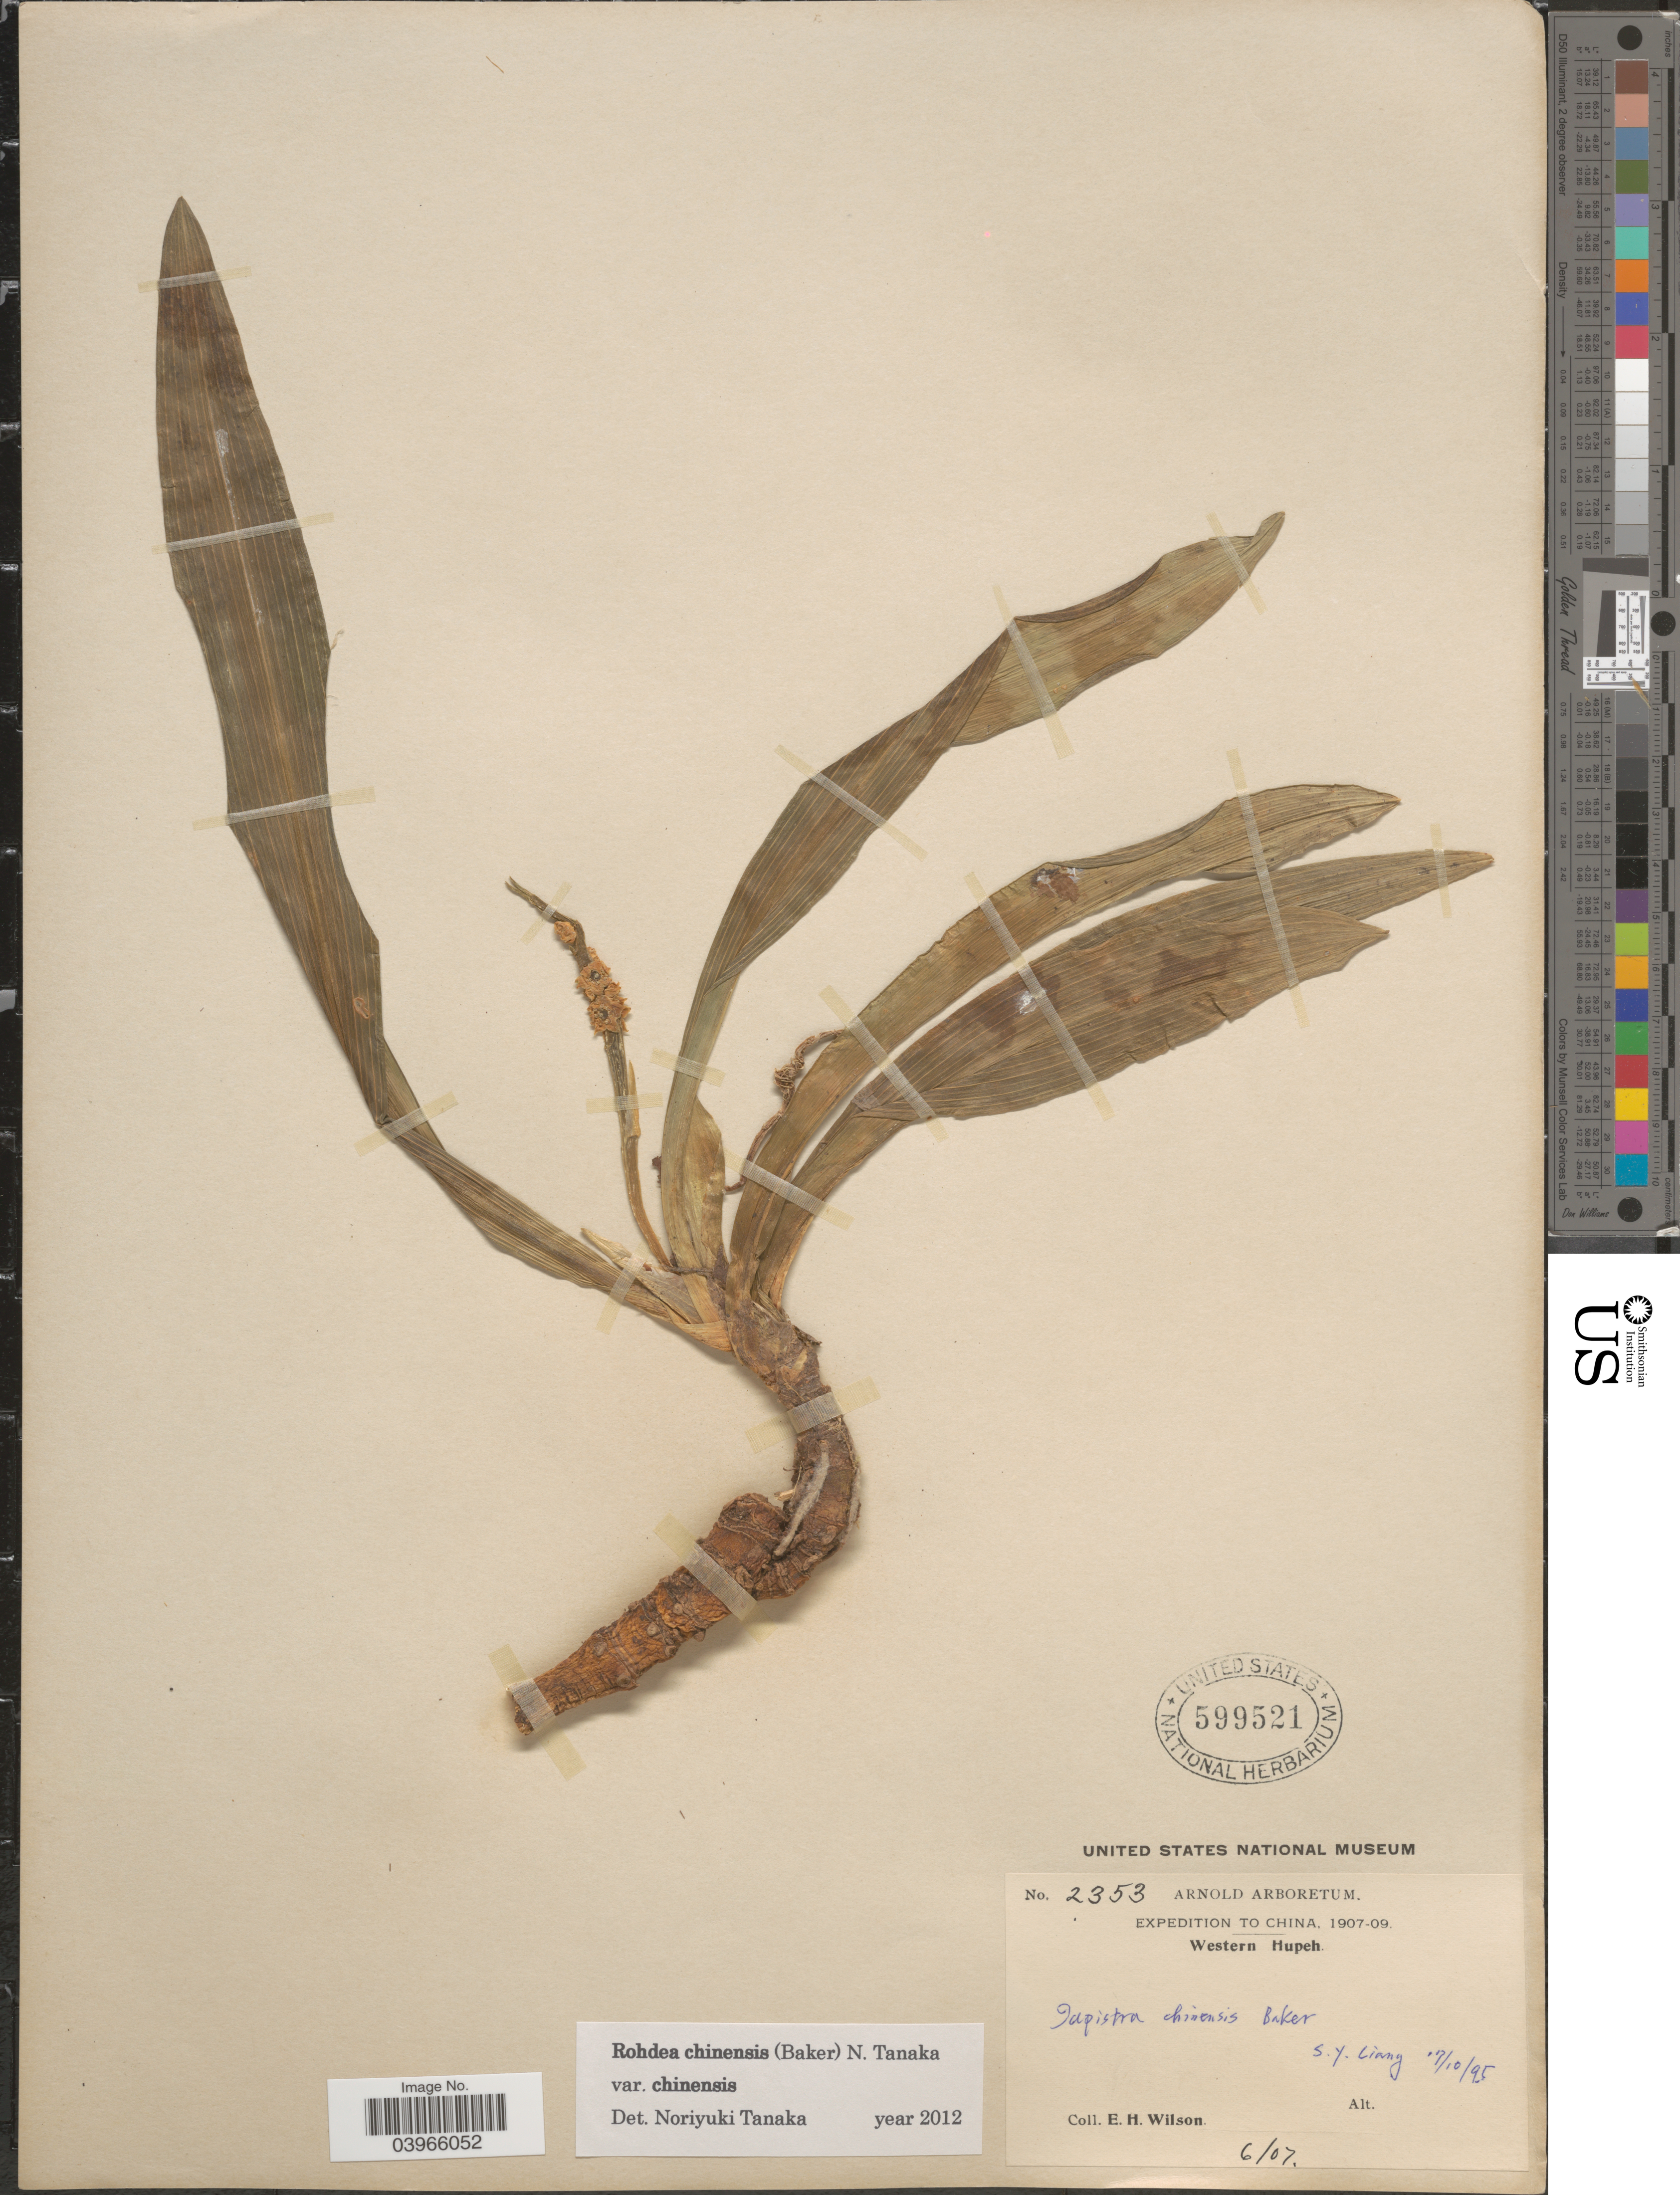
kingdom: Plantae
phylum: Tracheophyta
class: Liliopsida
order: Asparagales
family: Asparagaceae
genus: Rohdea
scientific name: Rohdea chinensis var. chinensis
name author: (Baker) N. Tanaka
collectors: E. Wilson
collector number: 2353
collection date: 1907-06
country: China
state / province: Hubei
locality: Western Hupeh.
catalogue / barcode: US 599521